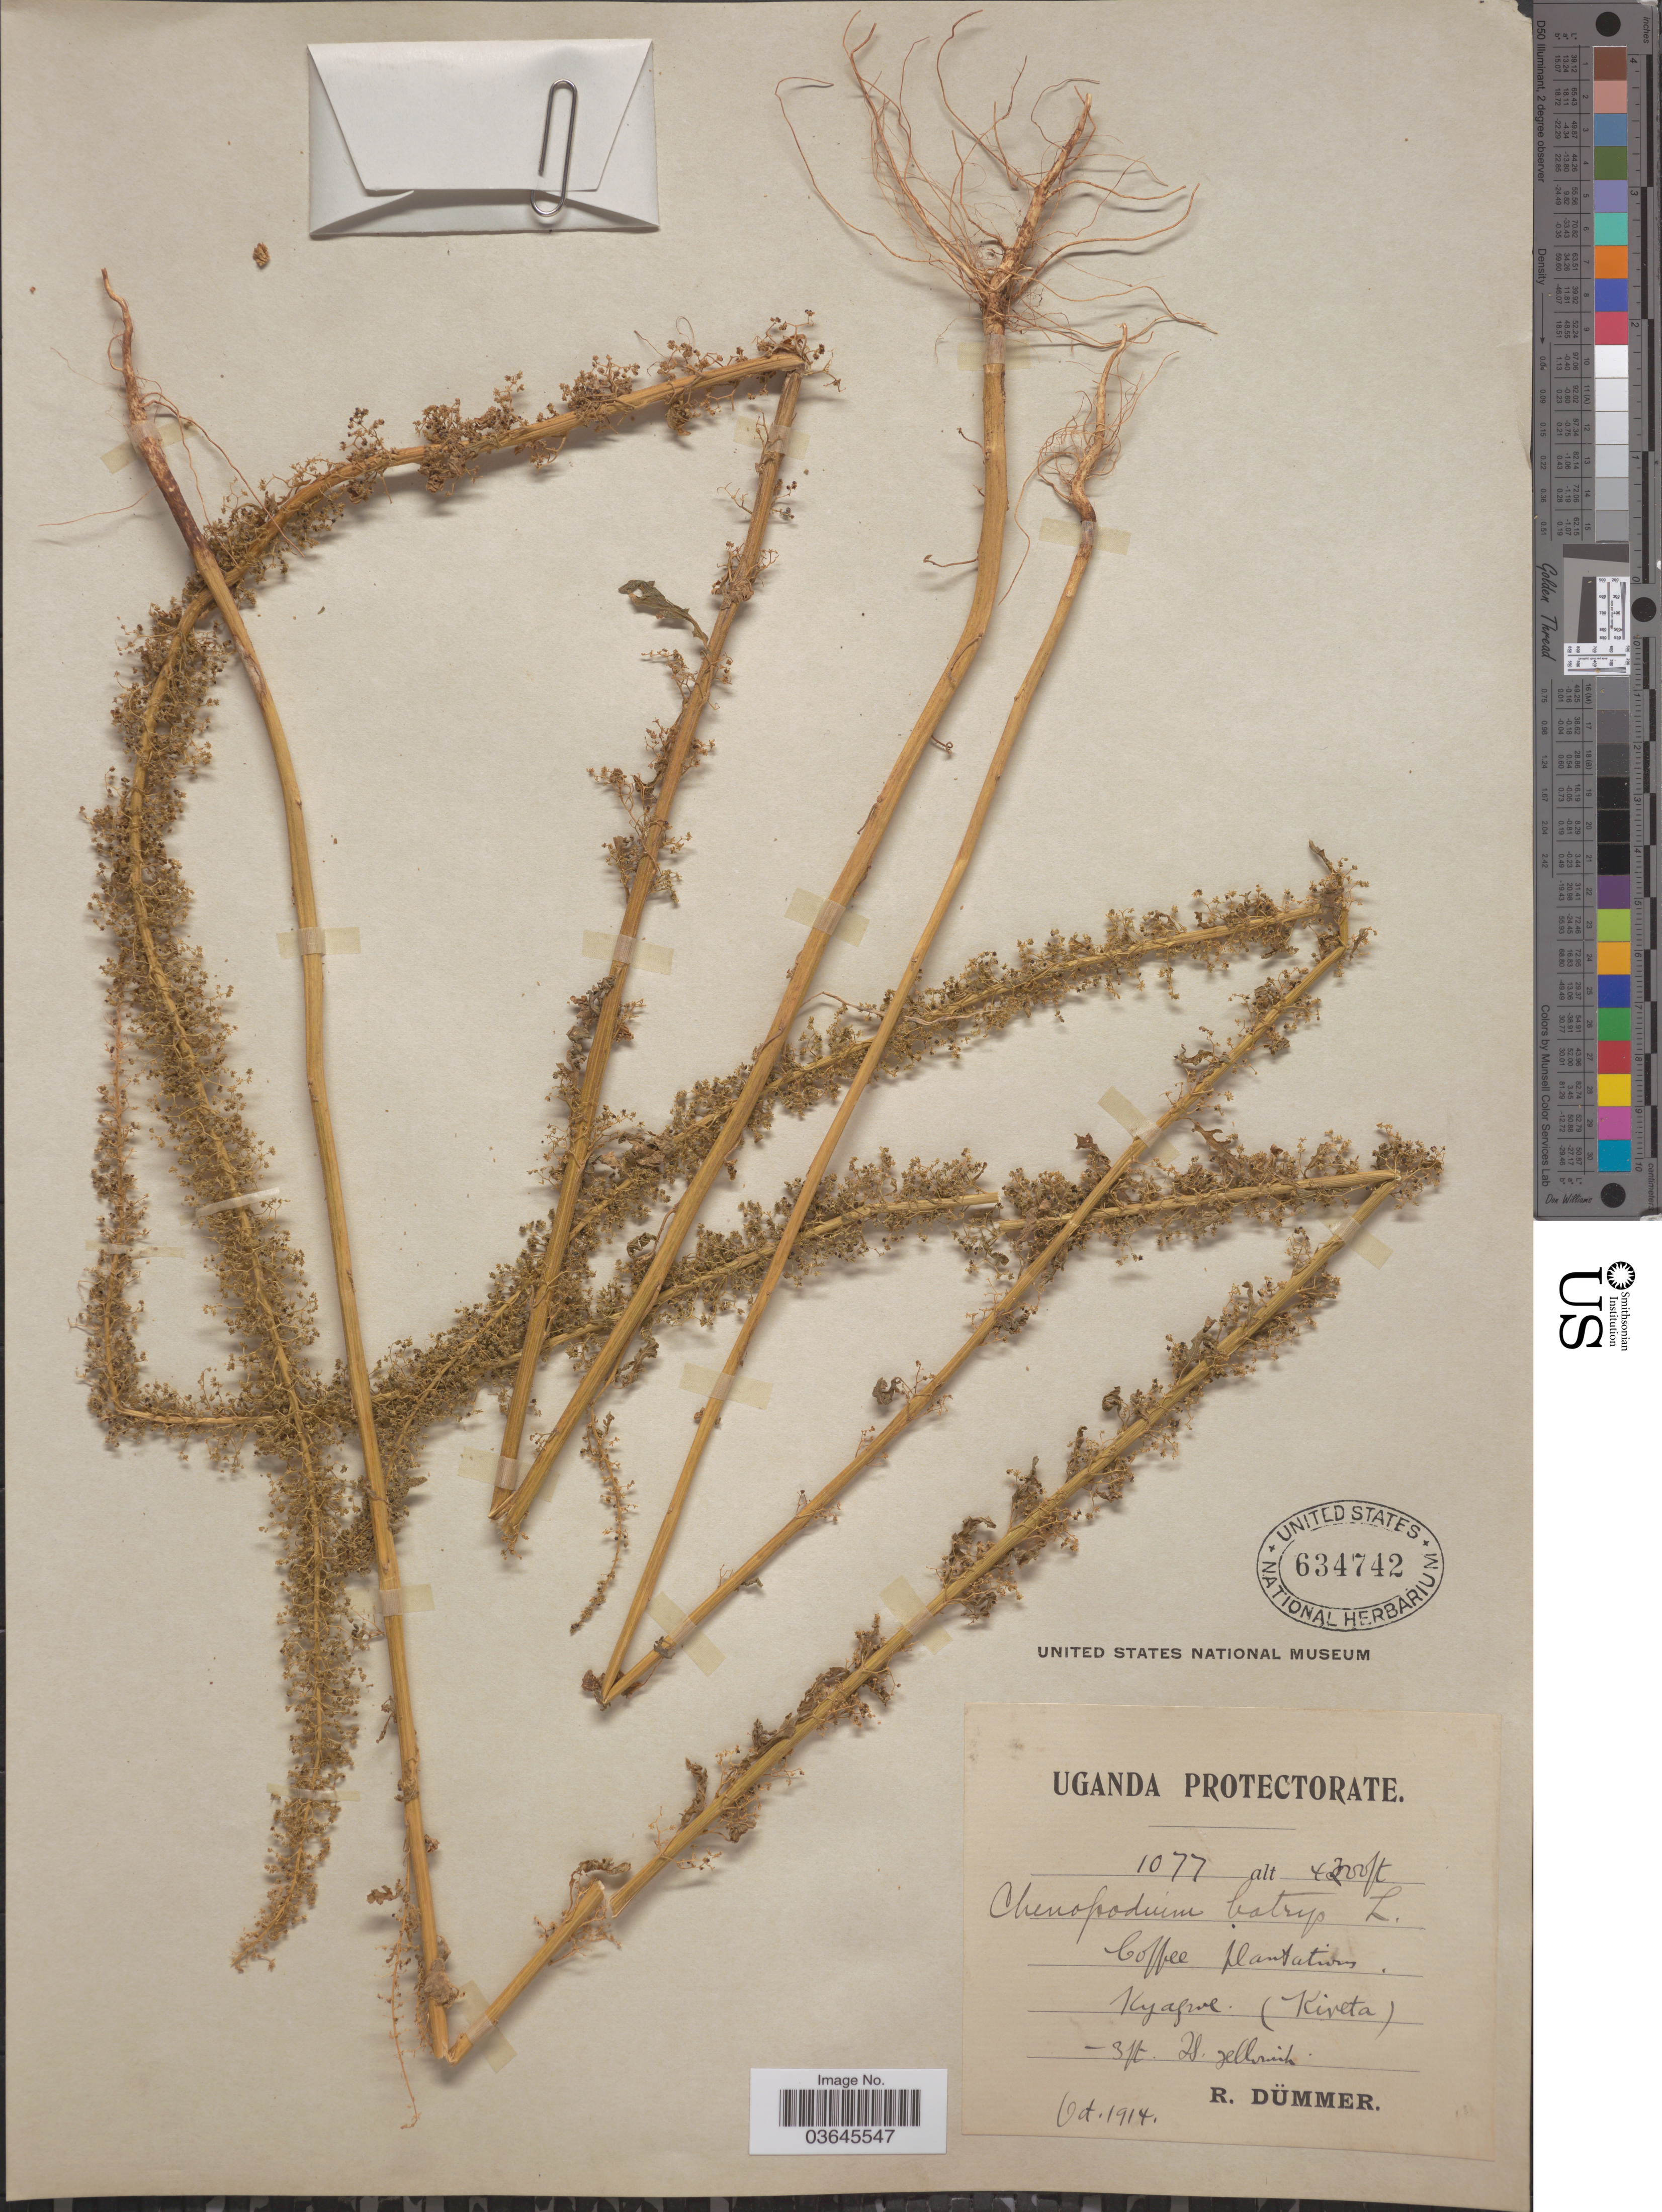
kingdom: Plantae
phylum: Tracheophyta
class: Magnoliopsida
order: Caryophyllales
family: Amaranthaceae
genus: Chenopodium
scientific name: Chenopodium botrys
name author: L.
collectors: R. A. Dümmer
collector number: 1077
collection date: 1914-10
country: Uganda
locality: Uganda Protectorate. Coffee plantation. Kyagwe (Kiveta).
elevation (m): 1280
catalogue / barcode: US 634742